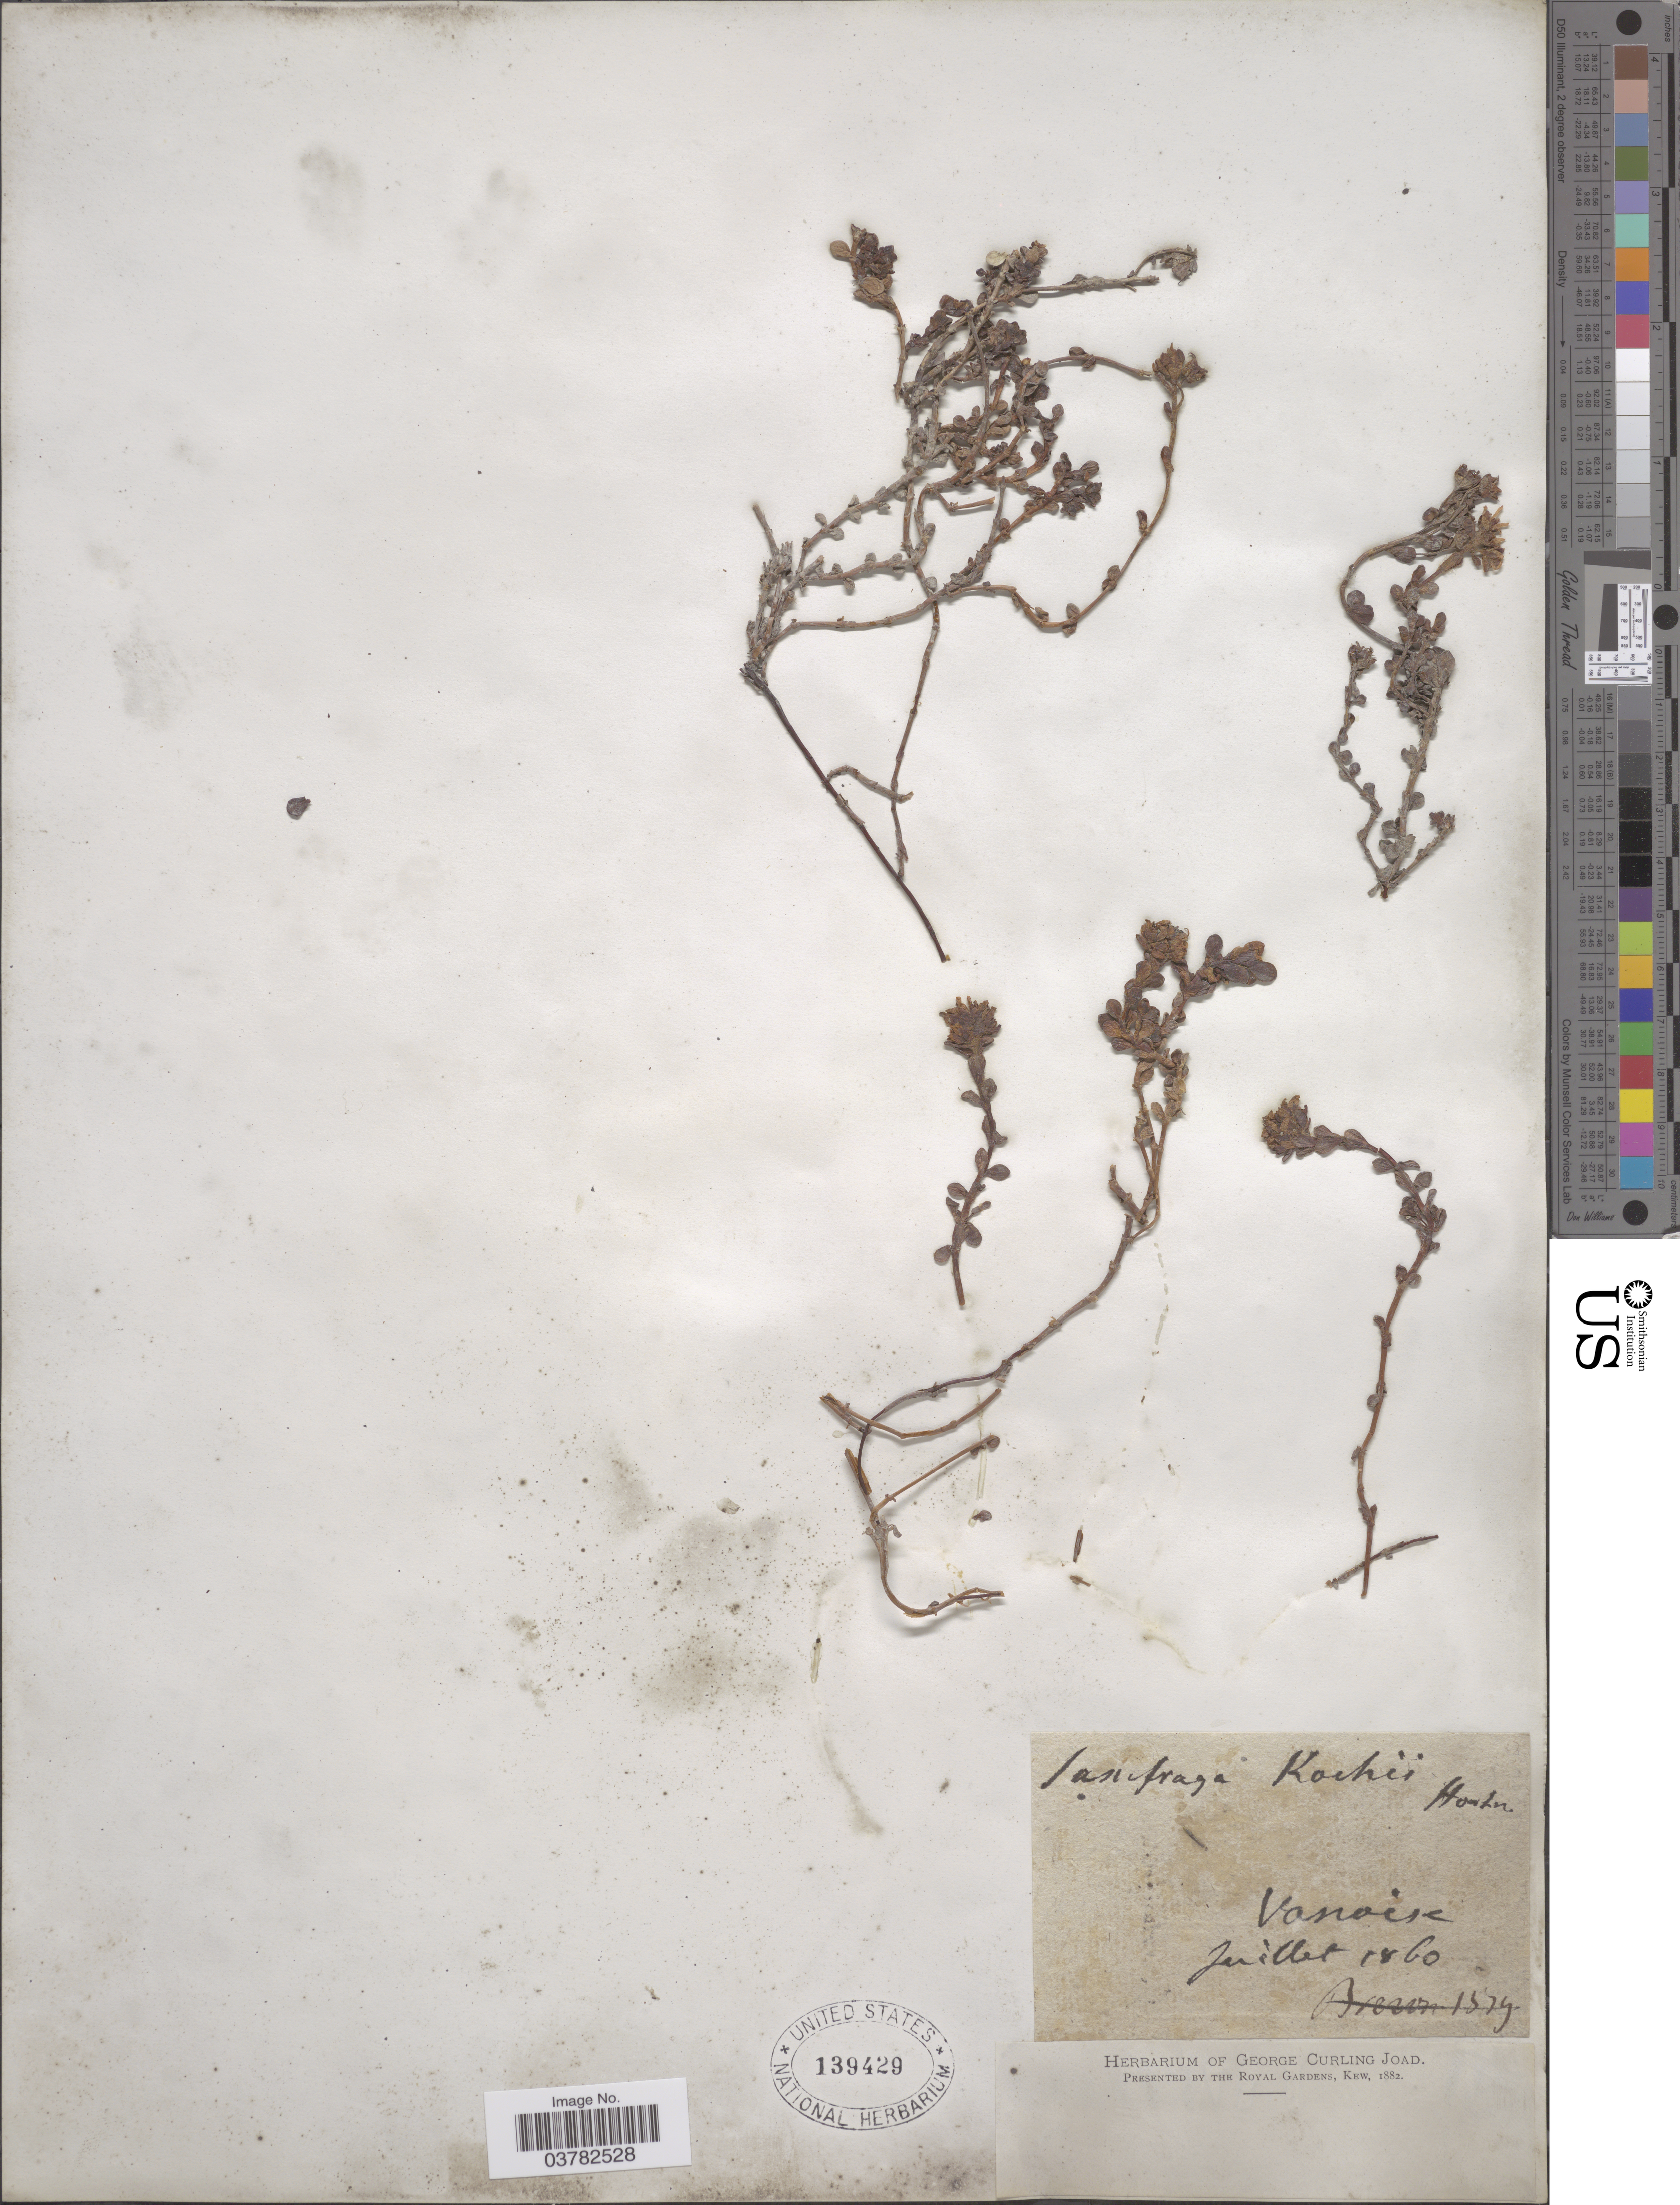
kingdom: Plantae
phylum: Tracheophyta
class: Magnoliopsida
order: Saxifragales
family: Saxifragaceae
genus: Saxifraga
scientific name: Saxifraga kochii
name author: Hornung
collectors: ex herb. George Curling Joad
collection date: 1860-07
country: France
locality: Vanoise.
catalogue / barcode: US 139429